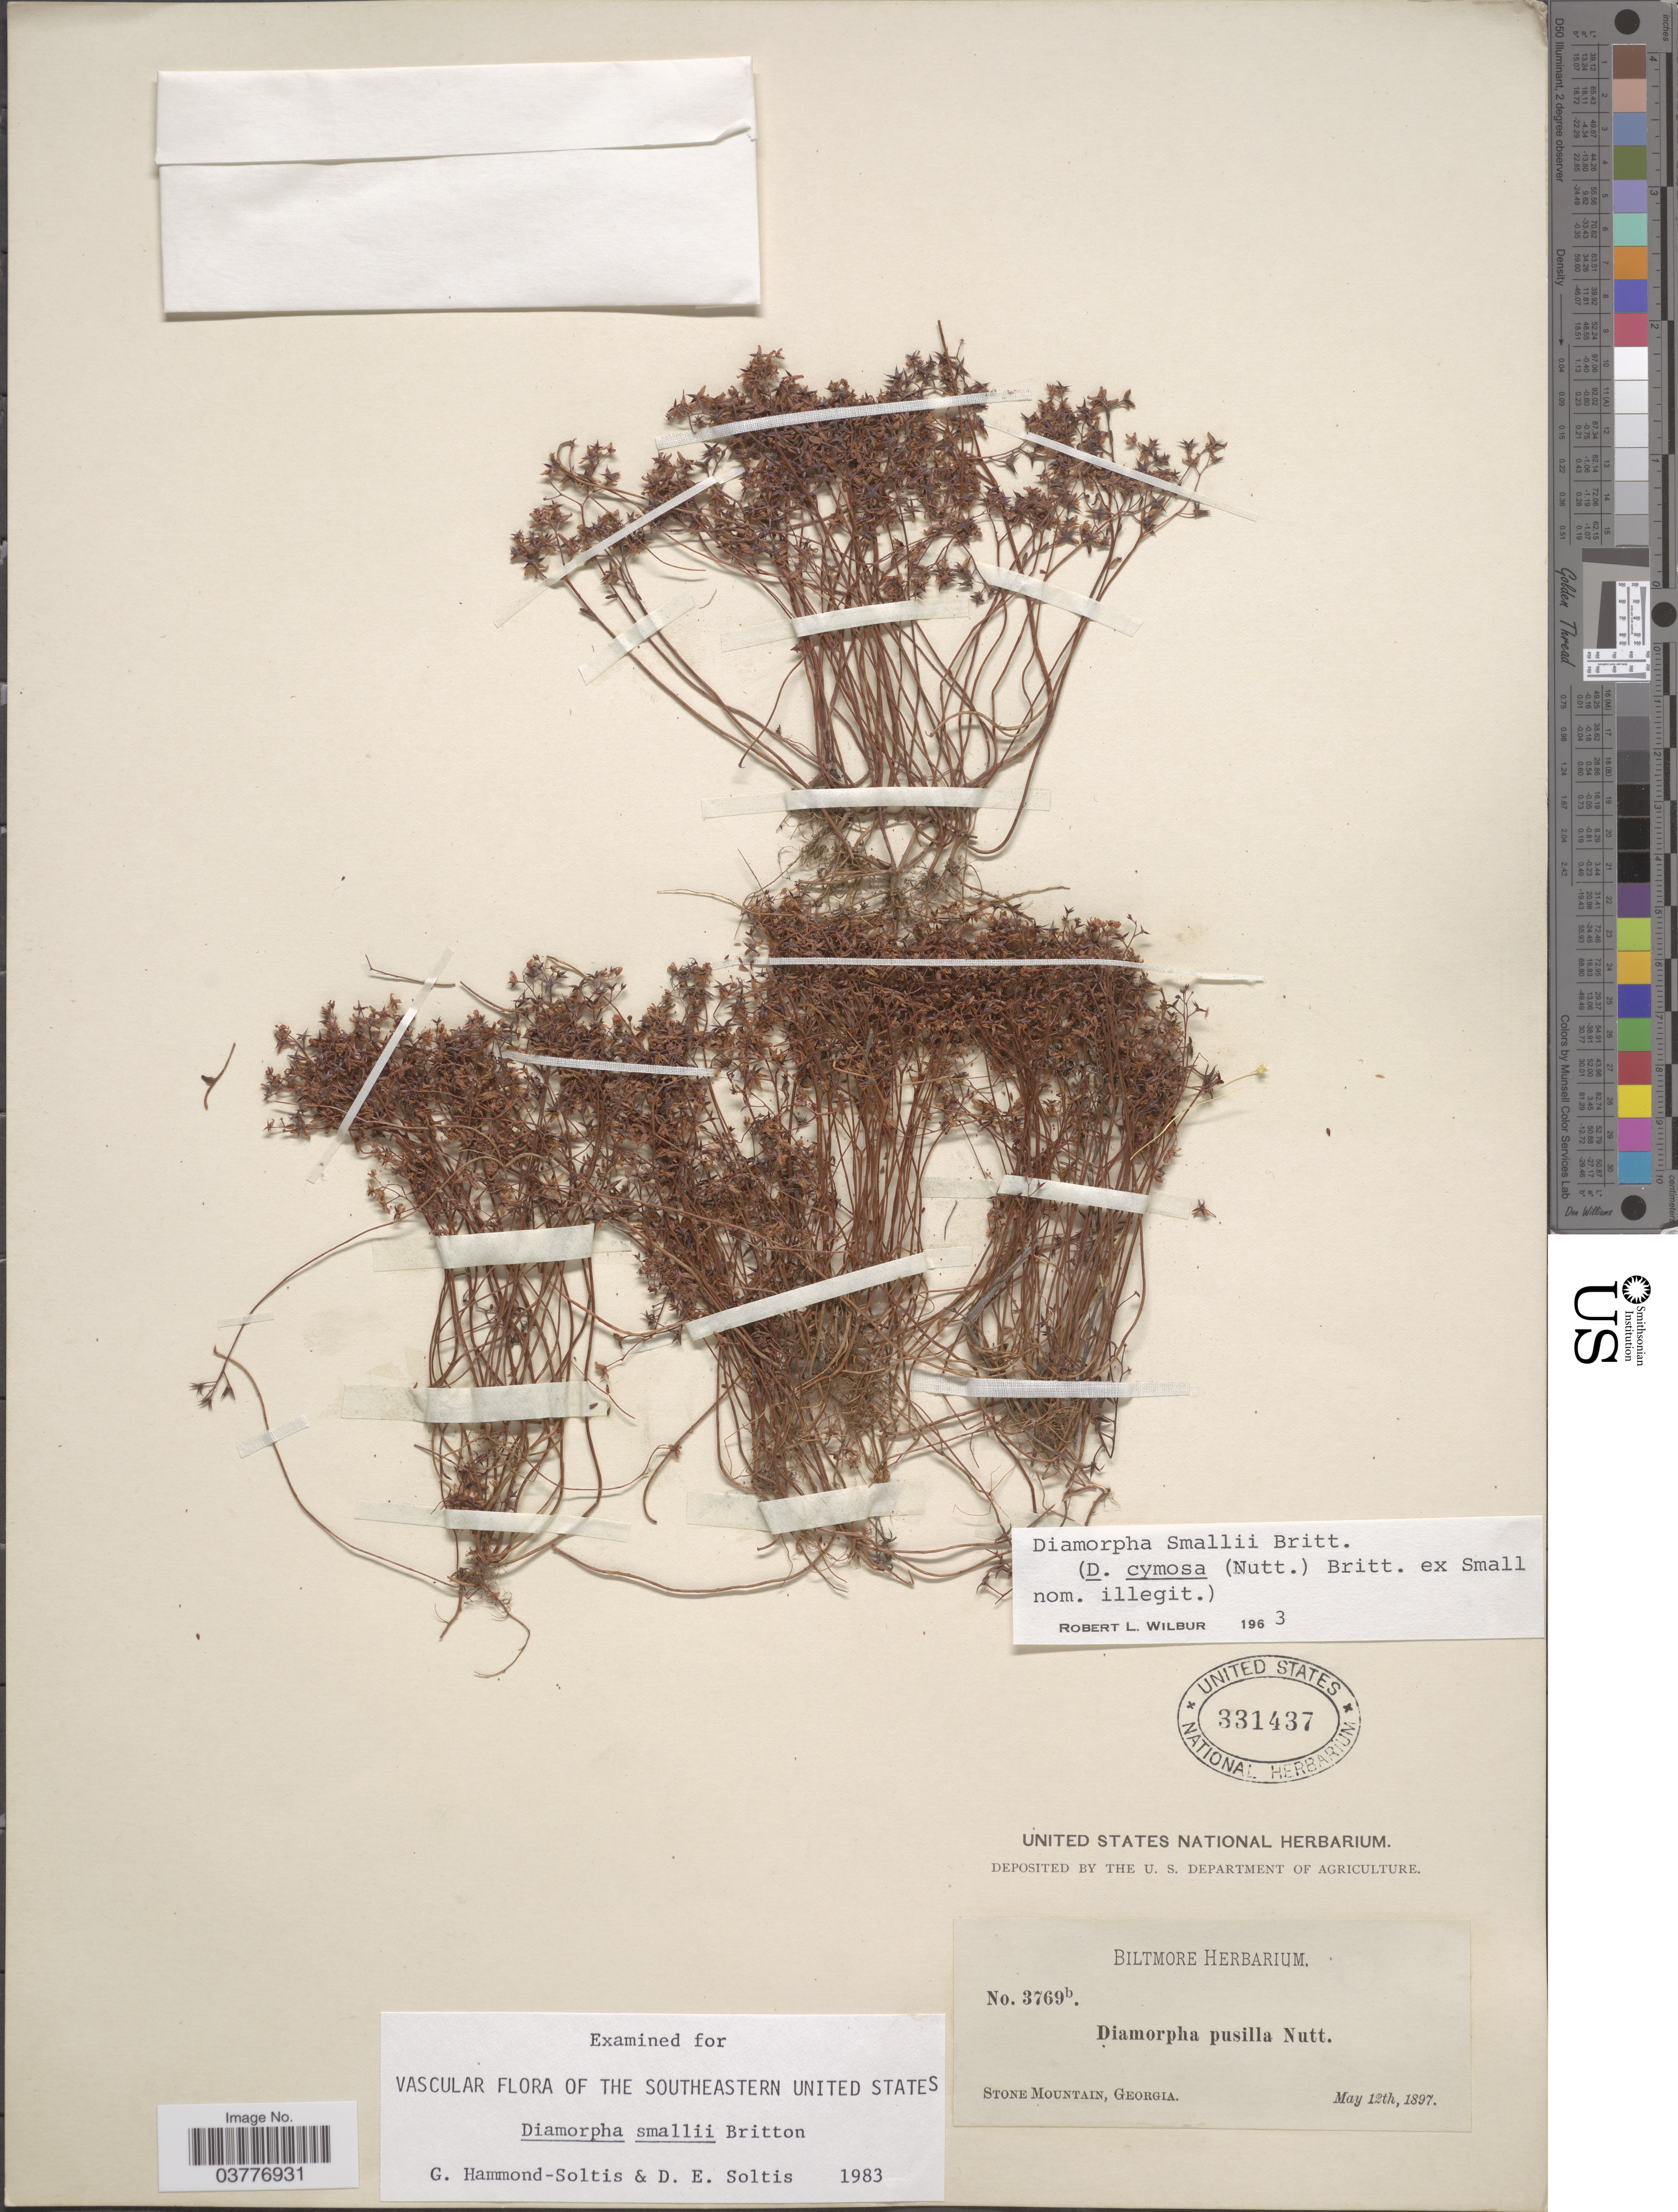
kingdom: Plantae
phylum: Tracheophyta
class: Magnoliopsida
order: Saxifragales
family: Crassulaceae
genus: Sedum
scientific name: Sedum smallii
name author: (Britton) H.E. Ahles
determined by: Strong, Mark T., (BOT), Smithsonian Institution - National Museum of Natural History (UNITED STATES)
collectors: ex herb. Biltmore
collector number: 3769b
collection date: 1897-05-12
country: United States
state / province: Georgia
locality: Stone Mountain.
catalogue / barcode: US 331437